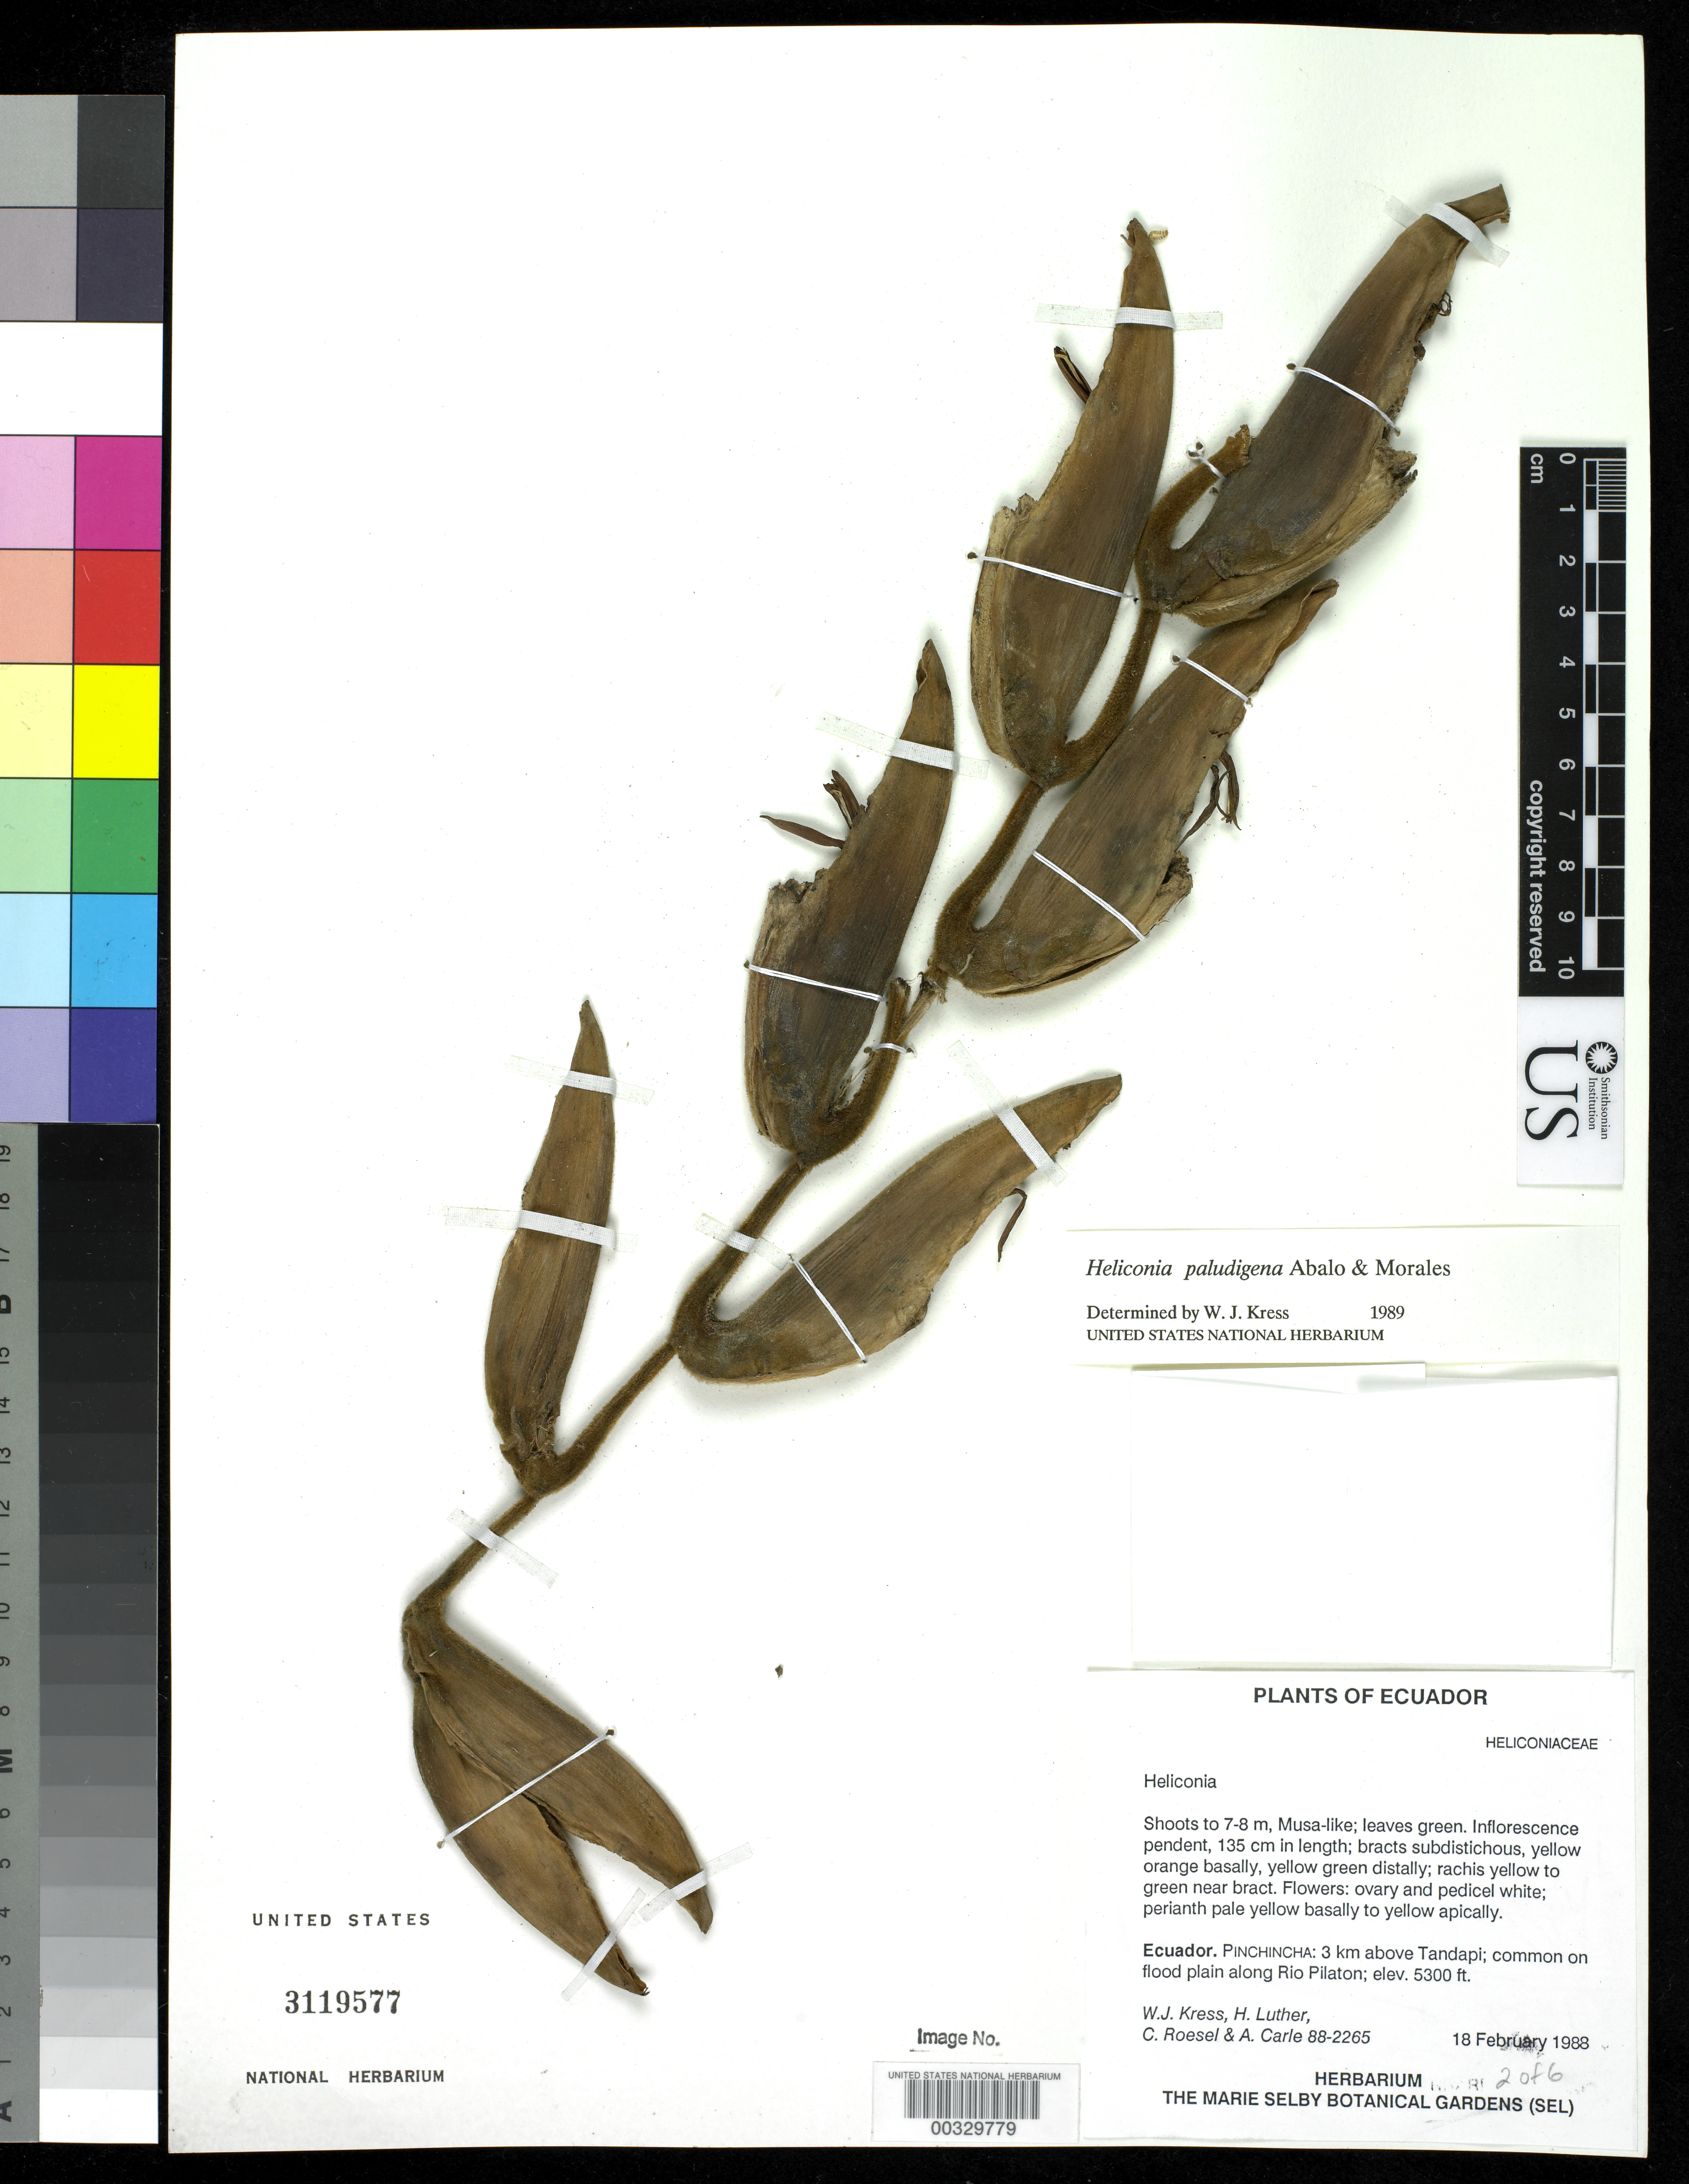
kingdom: Plantae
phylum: Tracheophyta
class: Liliopsida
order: Zingiberales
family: Heliconiaceae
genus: Heliconia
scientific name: Heliconia paludigena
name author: Abalo & Morales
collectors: W. J. Kress, Harry E. Luther, C. S. Roesel & A. Carle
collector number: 88-2265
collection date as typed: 18 Feb 1988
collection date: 1988-02-18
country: Ecuador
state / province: Pichincha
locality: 3 km above tandapi, common on flood plain along Rio pilaton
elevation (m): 1615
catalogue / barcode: US 3119577